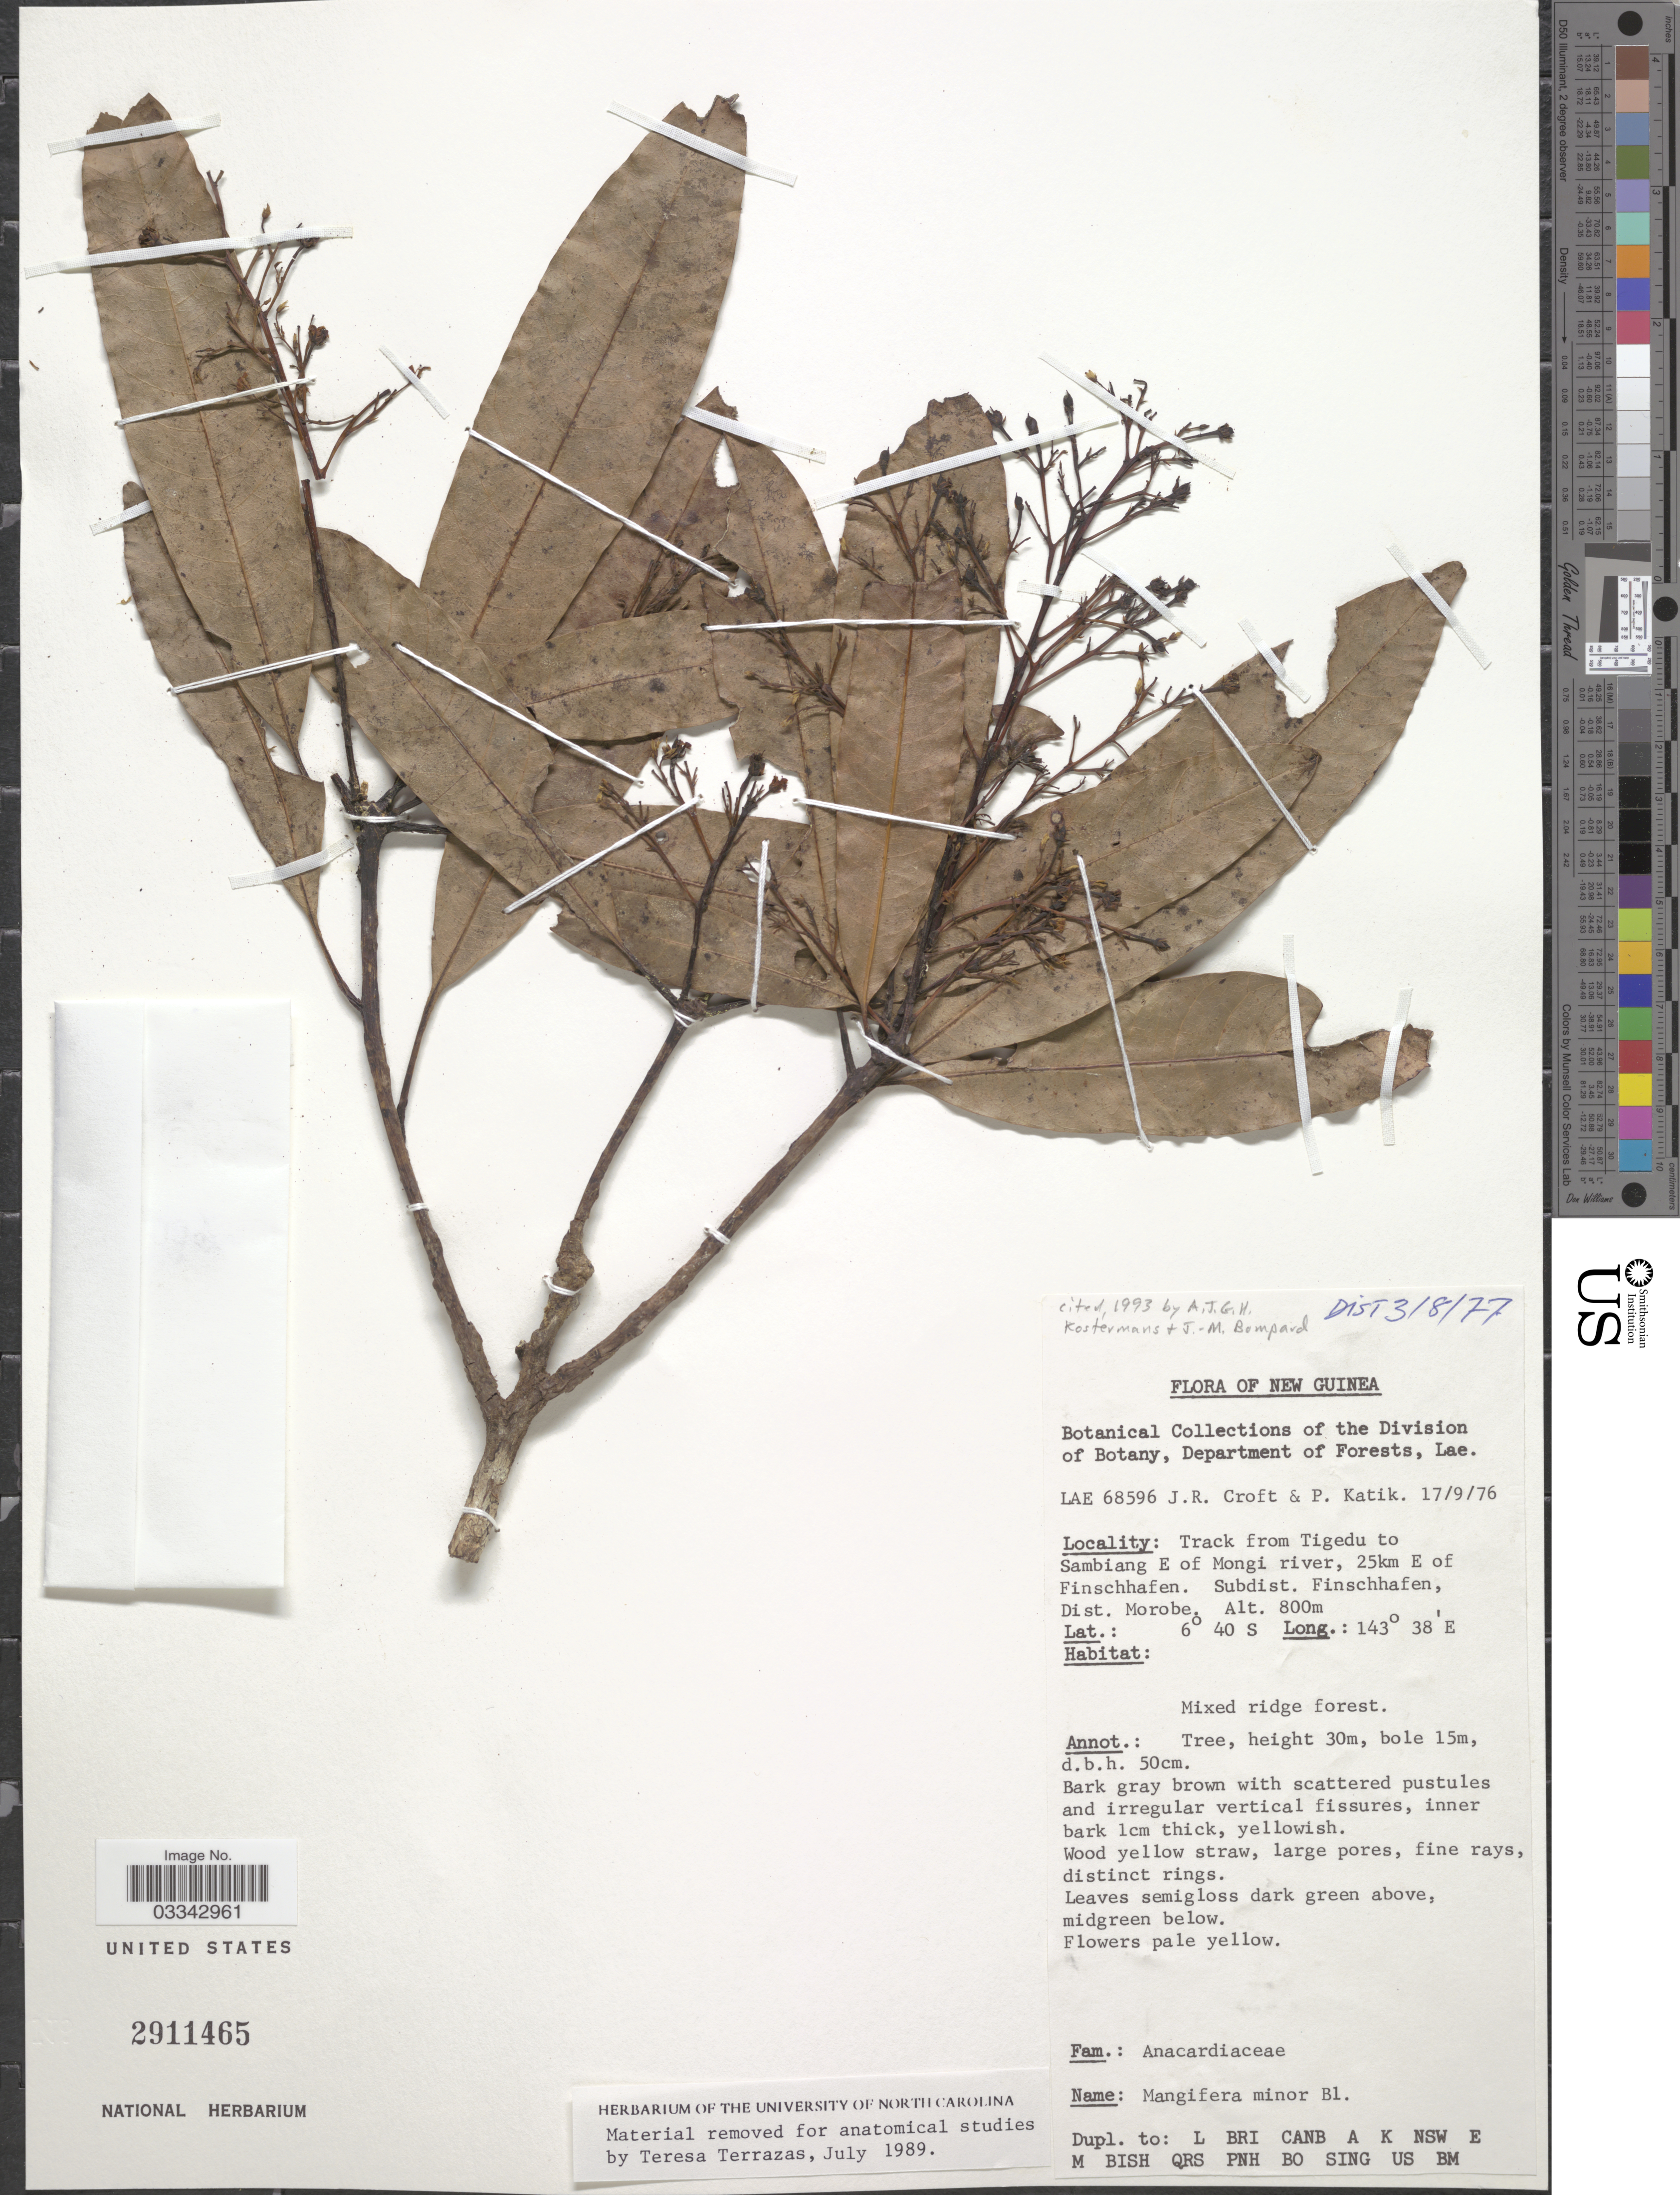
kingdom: Plantae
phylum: Tracheophyta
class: Magnoliopsida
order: Sapindales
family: Anacardiaceae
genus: Mangifera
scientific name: Mangifera minor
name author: Blume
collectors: J. R. Croft & P. Katik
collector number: LAE 68596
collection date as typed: Transcribed d/m/y: 17/9/76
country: Papua New Guinea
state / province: Morobe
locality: New Guinea. Track from Tigedu to Sambiang E of Mongi river, 25km E of Finschhafen. Subdist. Finschhaffen, Dist. Morobe.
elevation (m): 800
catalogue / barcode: US 2911465